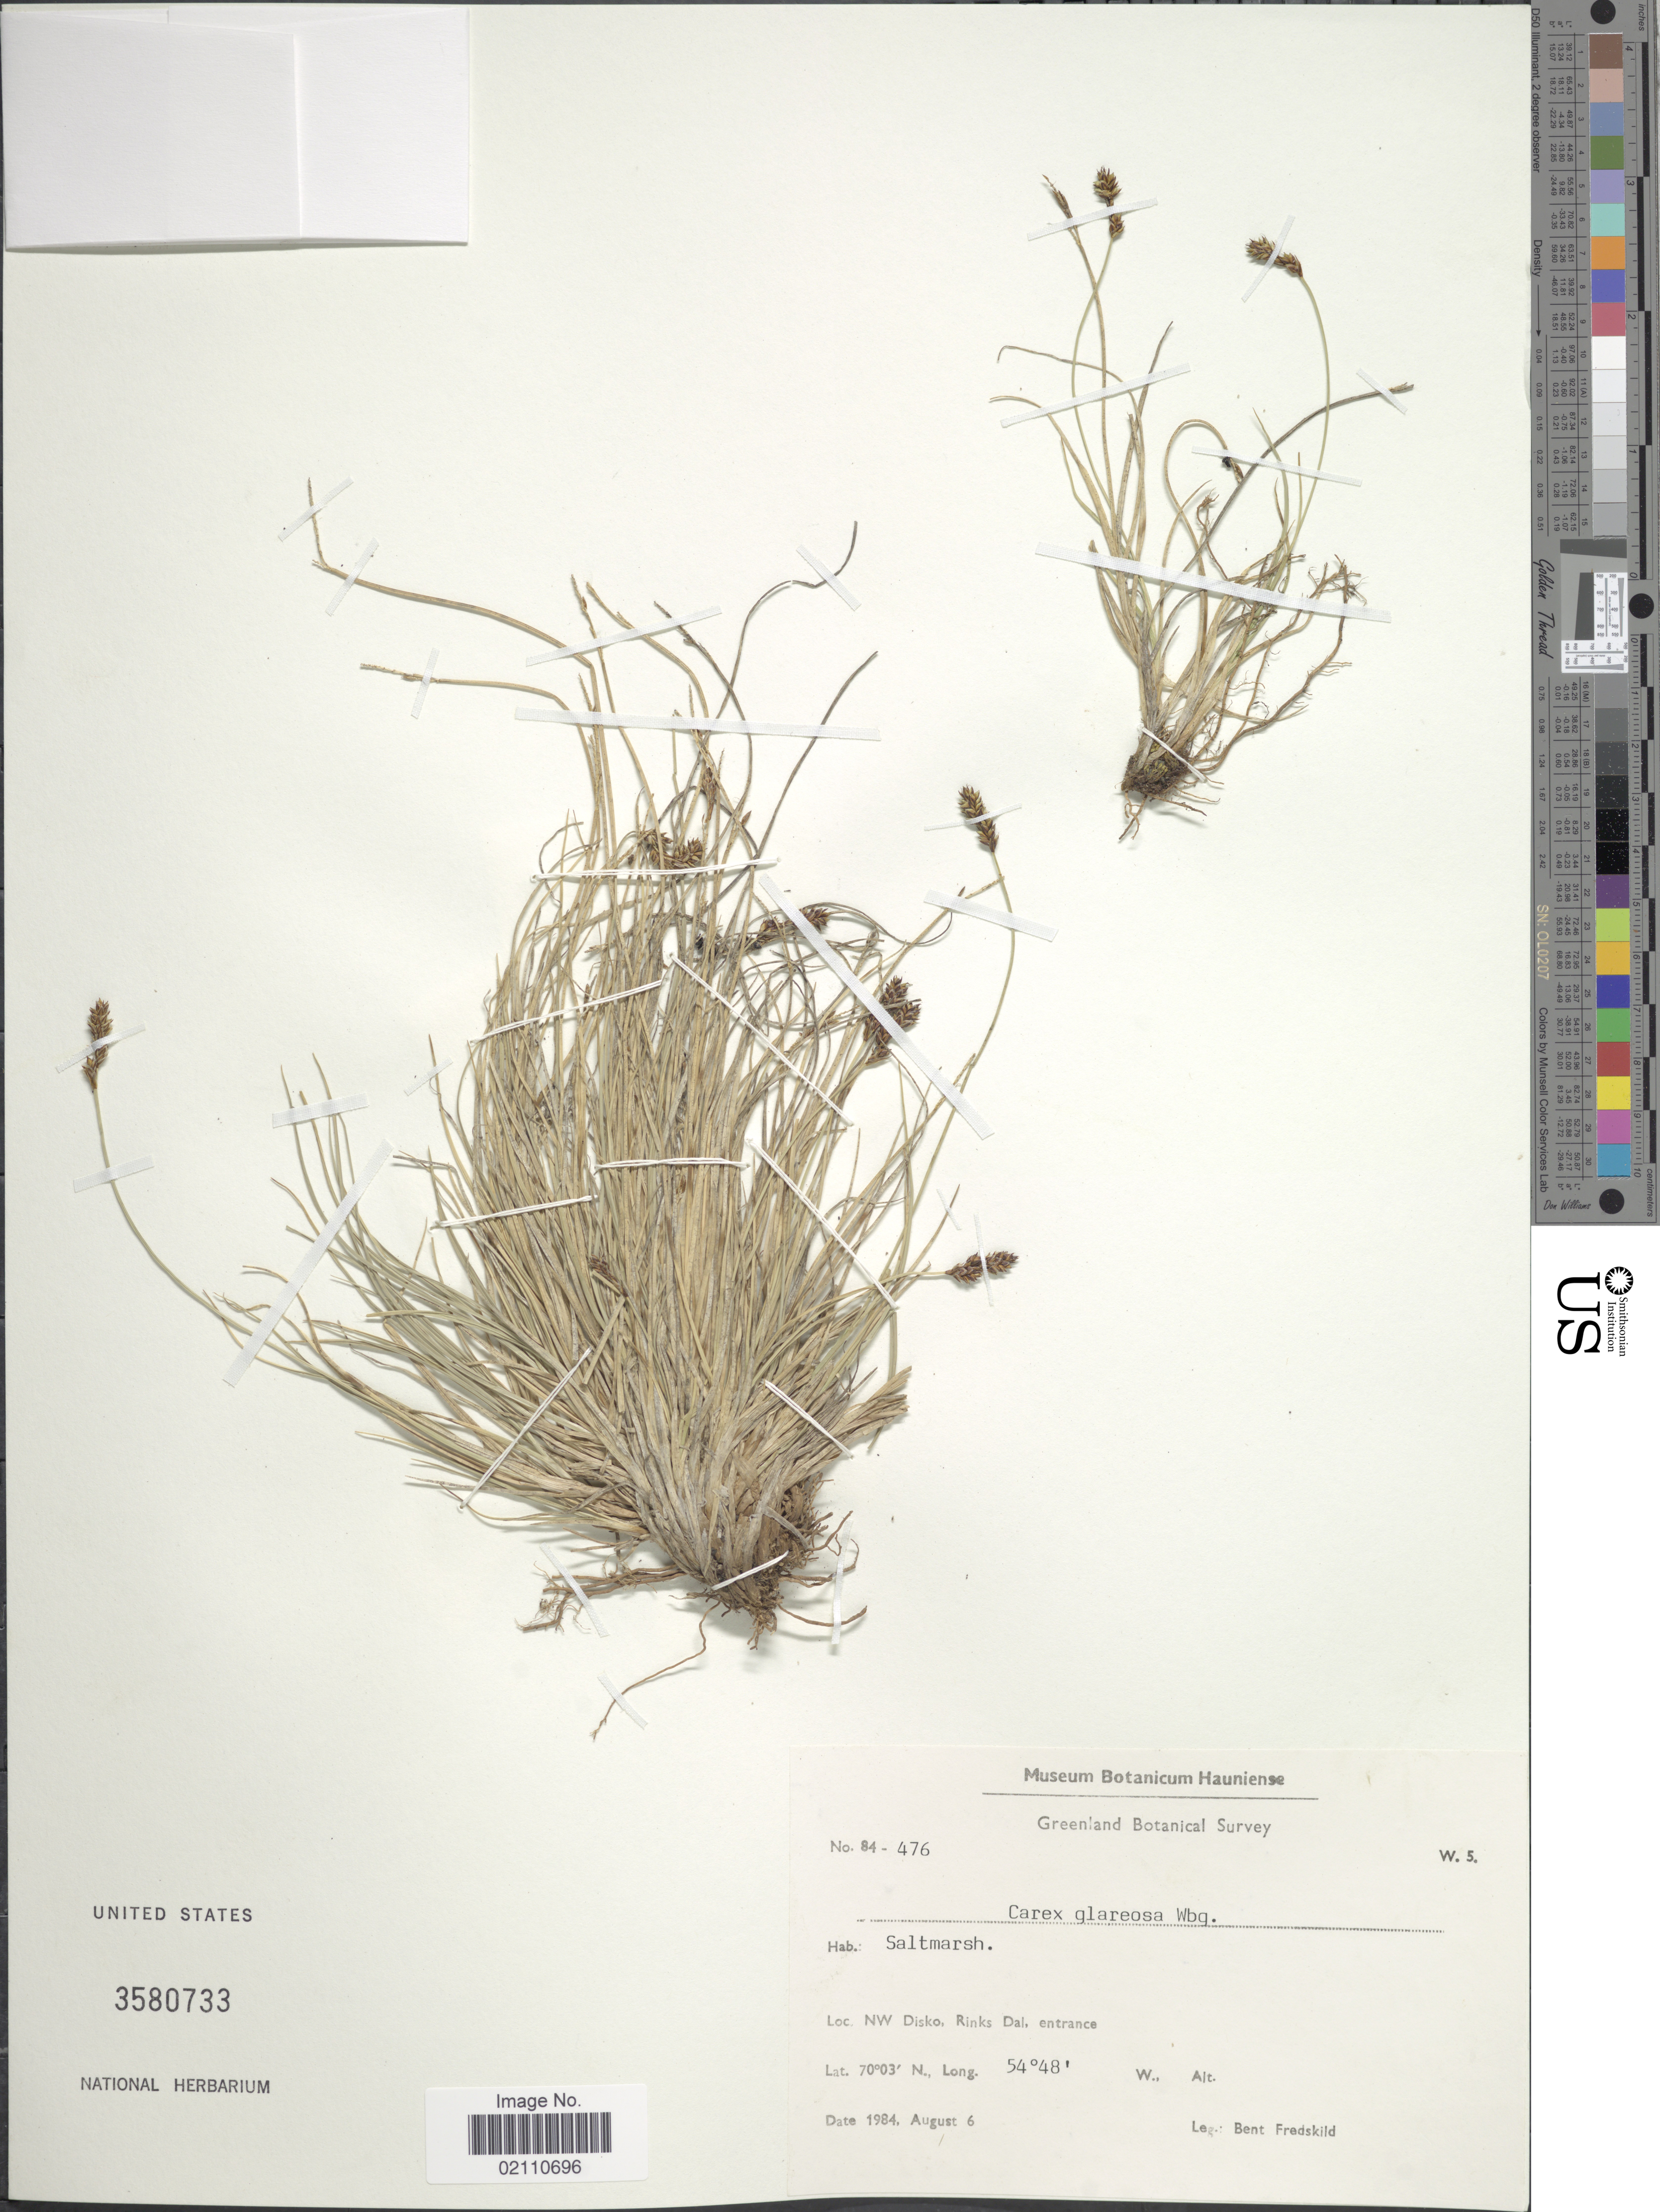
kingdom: Plantae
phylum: Tracheophyta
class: Liliopsida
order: Poales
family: Cyperaceae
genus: Carex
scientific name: Carex glareosa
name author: Schkuhr ex Wahlenb.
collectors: B. Fredskild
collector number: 84-476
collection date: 1984-08-06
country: Greenland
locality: NW Disko, Rinks Dal, entrance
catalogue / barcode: US 3580733